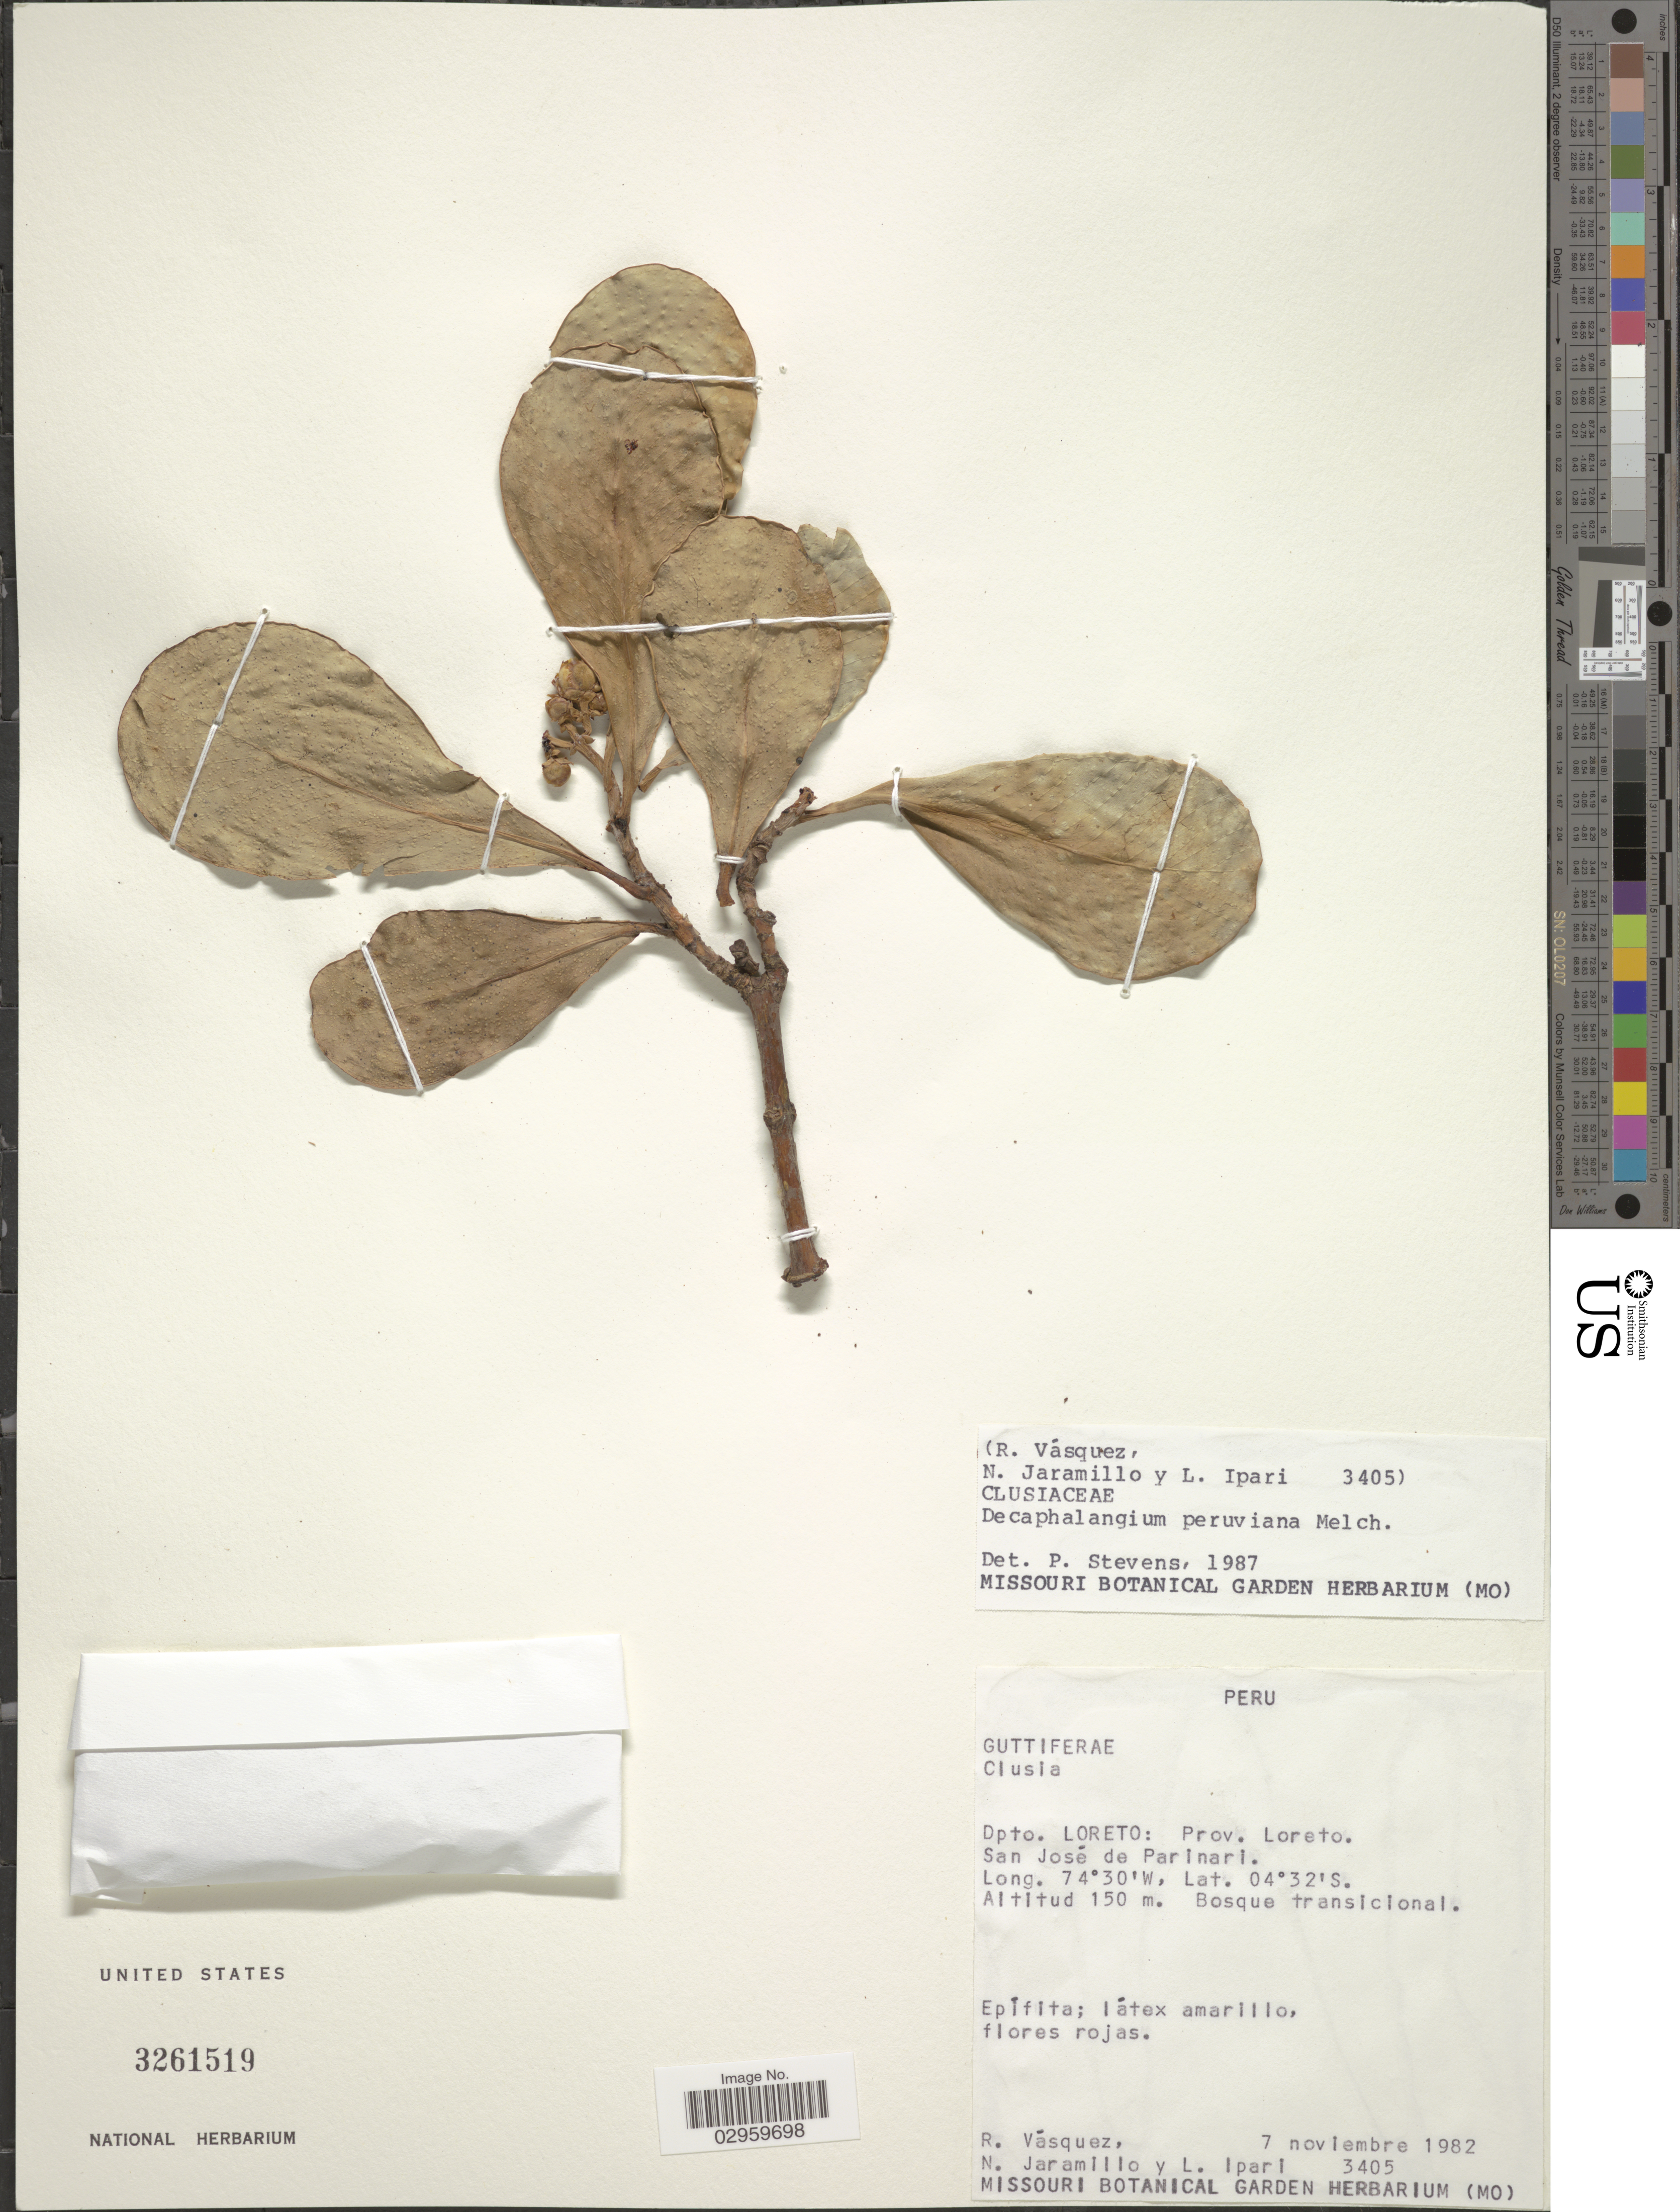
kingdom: Plantae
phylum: Tracheophyta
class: Magnoliopsida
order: Malpighiales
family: Clusiaceae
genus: Clusia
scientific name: Clusia nigrolineata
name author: P.F. Stevens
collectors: R. Vásquez, N. Jaramillo & L. Ipari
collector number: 3405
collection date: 1982-11-07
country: Peru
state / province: Loreto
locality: Dpto. Loreto: Prov. Loreto. San José de Parinari.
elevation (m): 150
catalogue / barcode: US 3261519